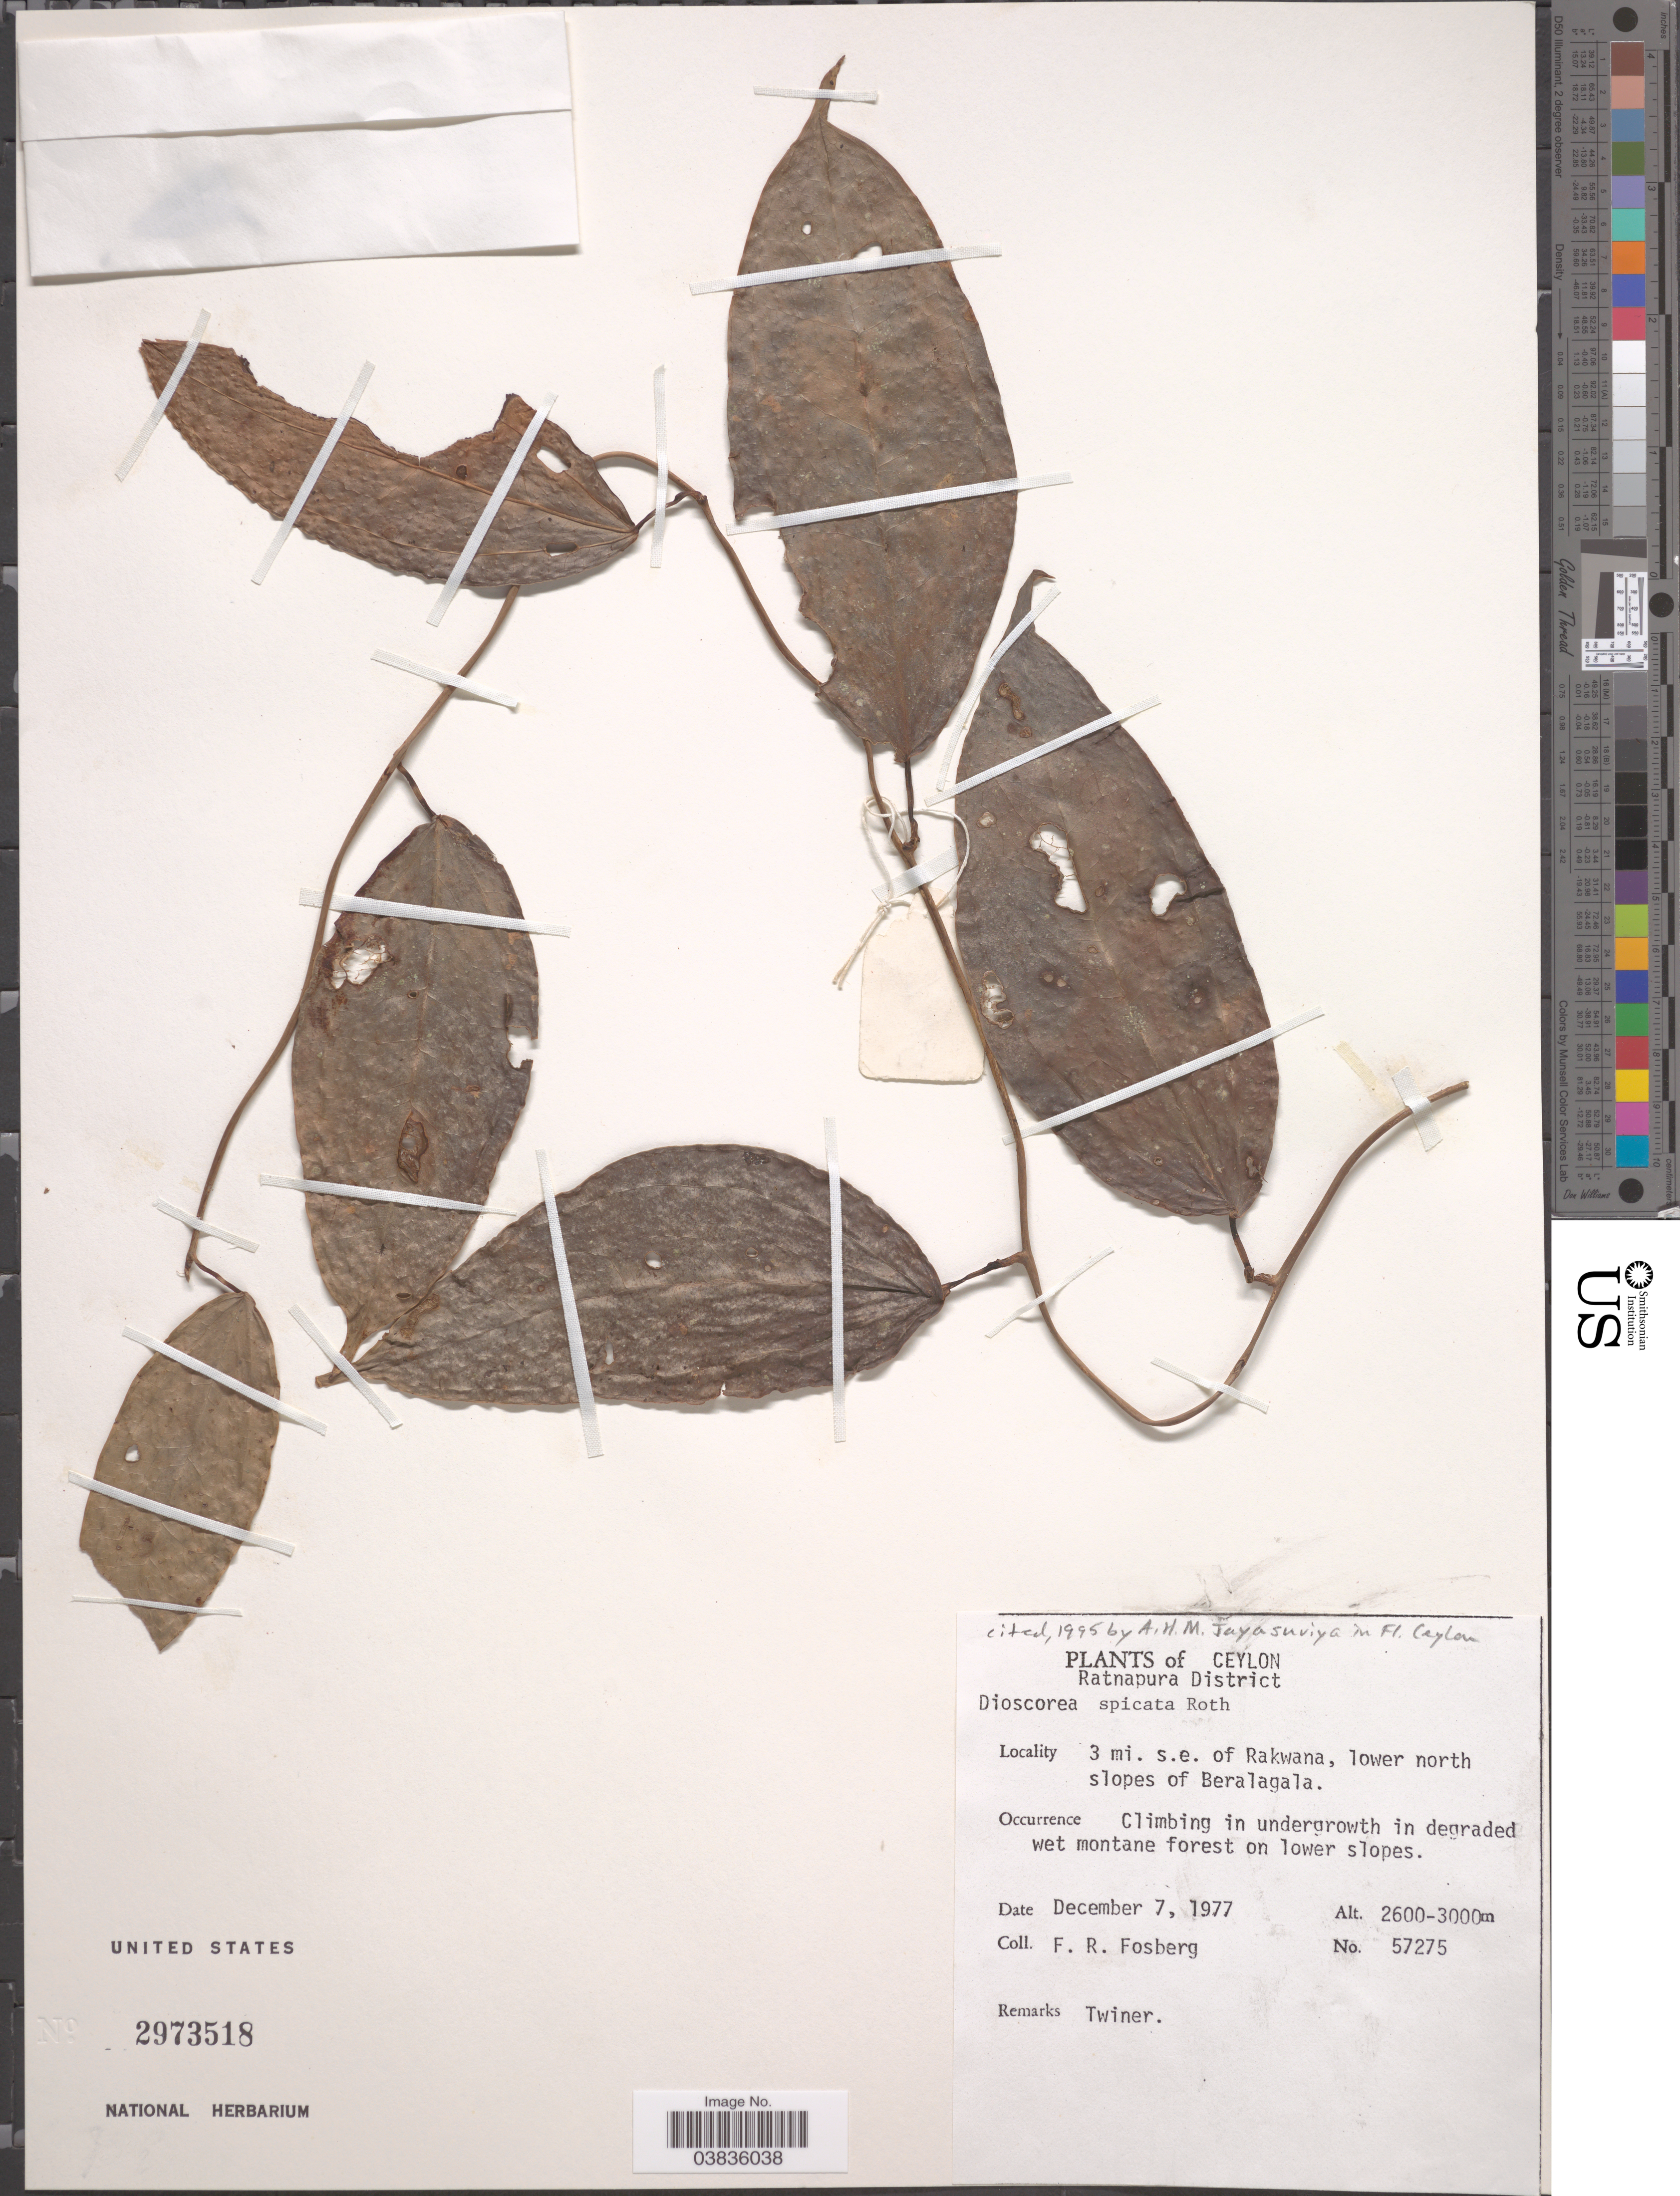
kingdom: Plantae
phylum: Tracheophyta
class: Liliopsida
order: Dioscoreales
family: Dioscoreaceae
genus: Dioscorea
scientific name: Dioscorea spicata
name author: Roth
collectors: F. R. Fosberg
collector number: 57275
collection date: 1977-12-07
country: Sri Lanka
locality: Ceylon. Ratnapura District. 3 mi. s.e. of Rakwana, lower north slopes of Beralagala.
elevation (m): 2600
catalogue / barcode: US 2973518